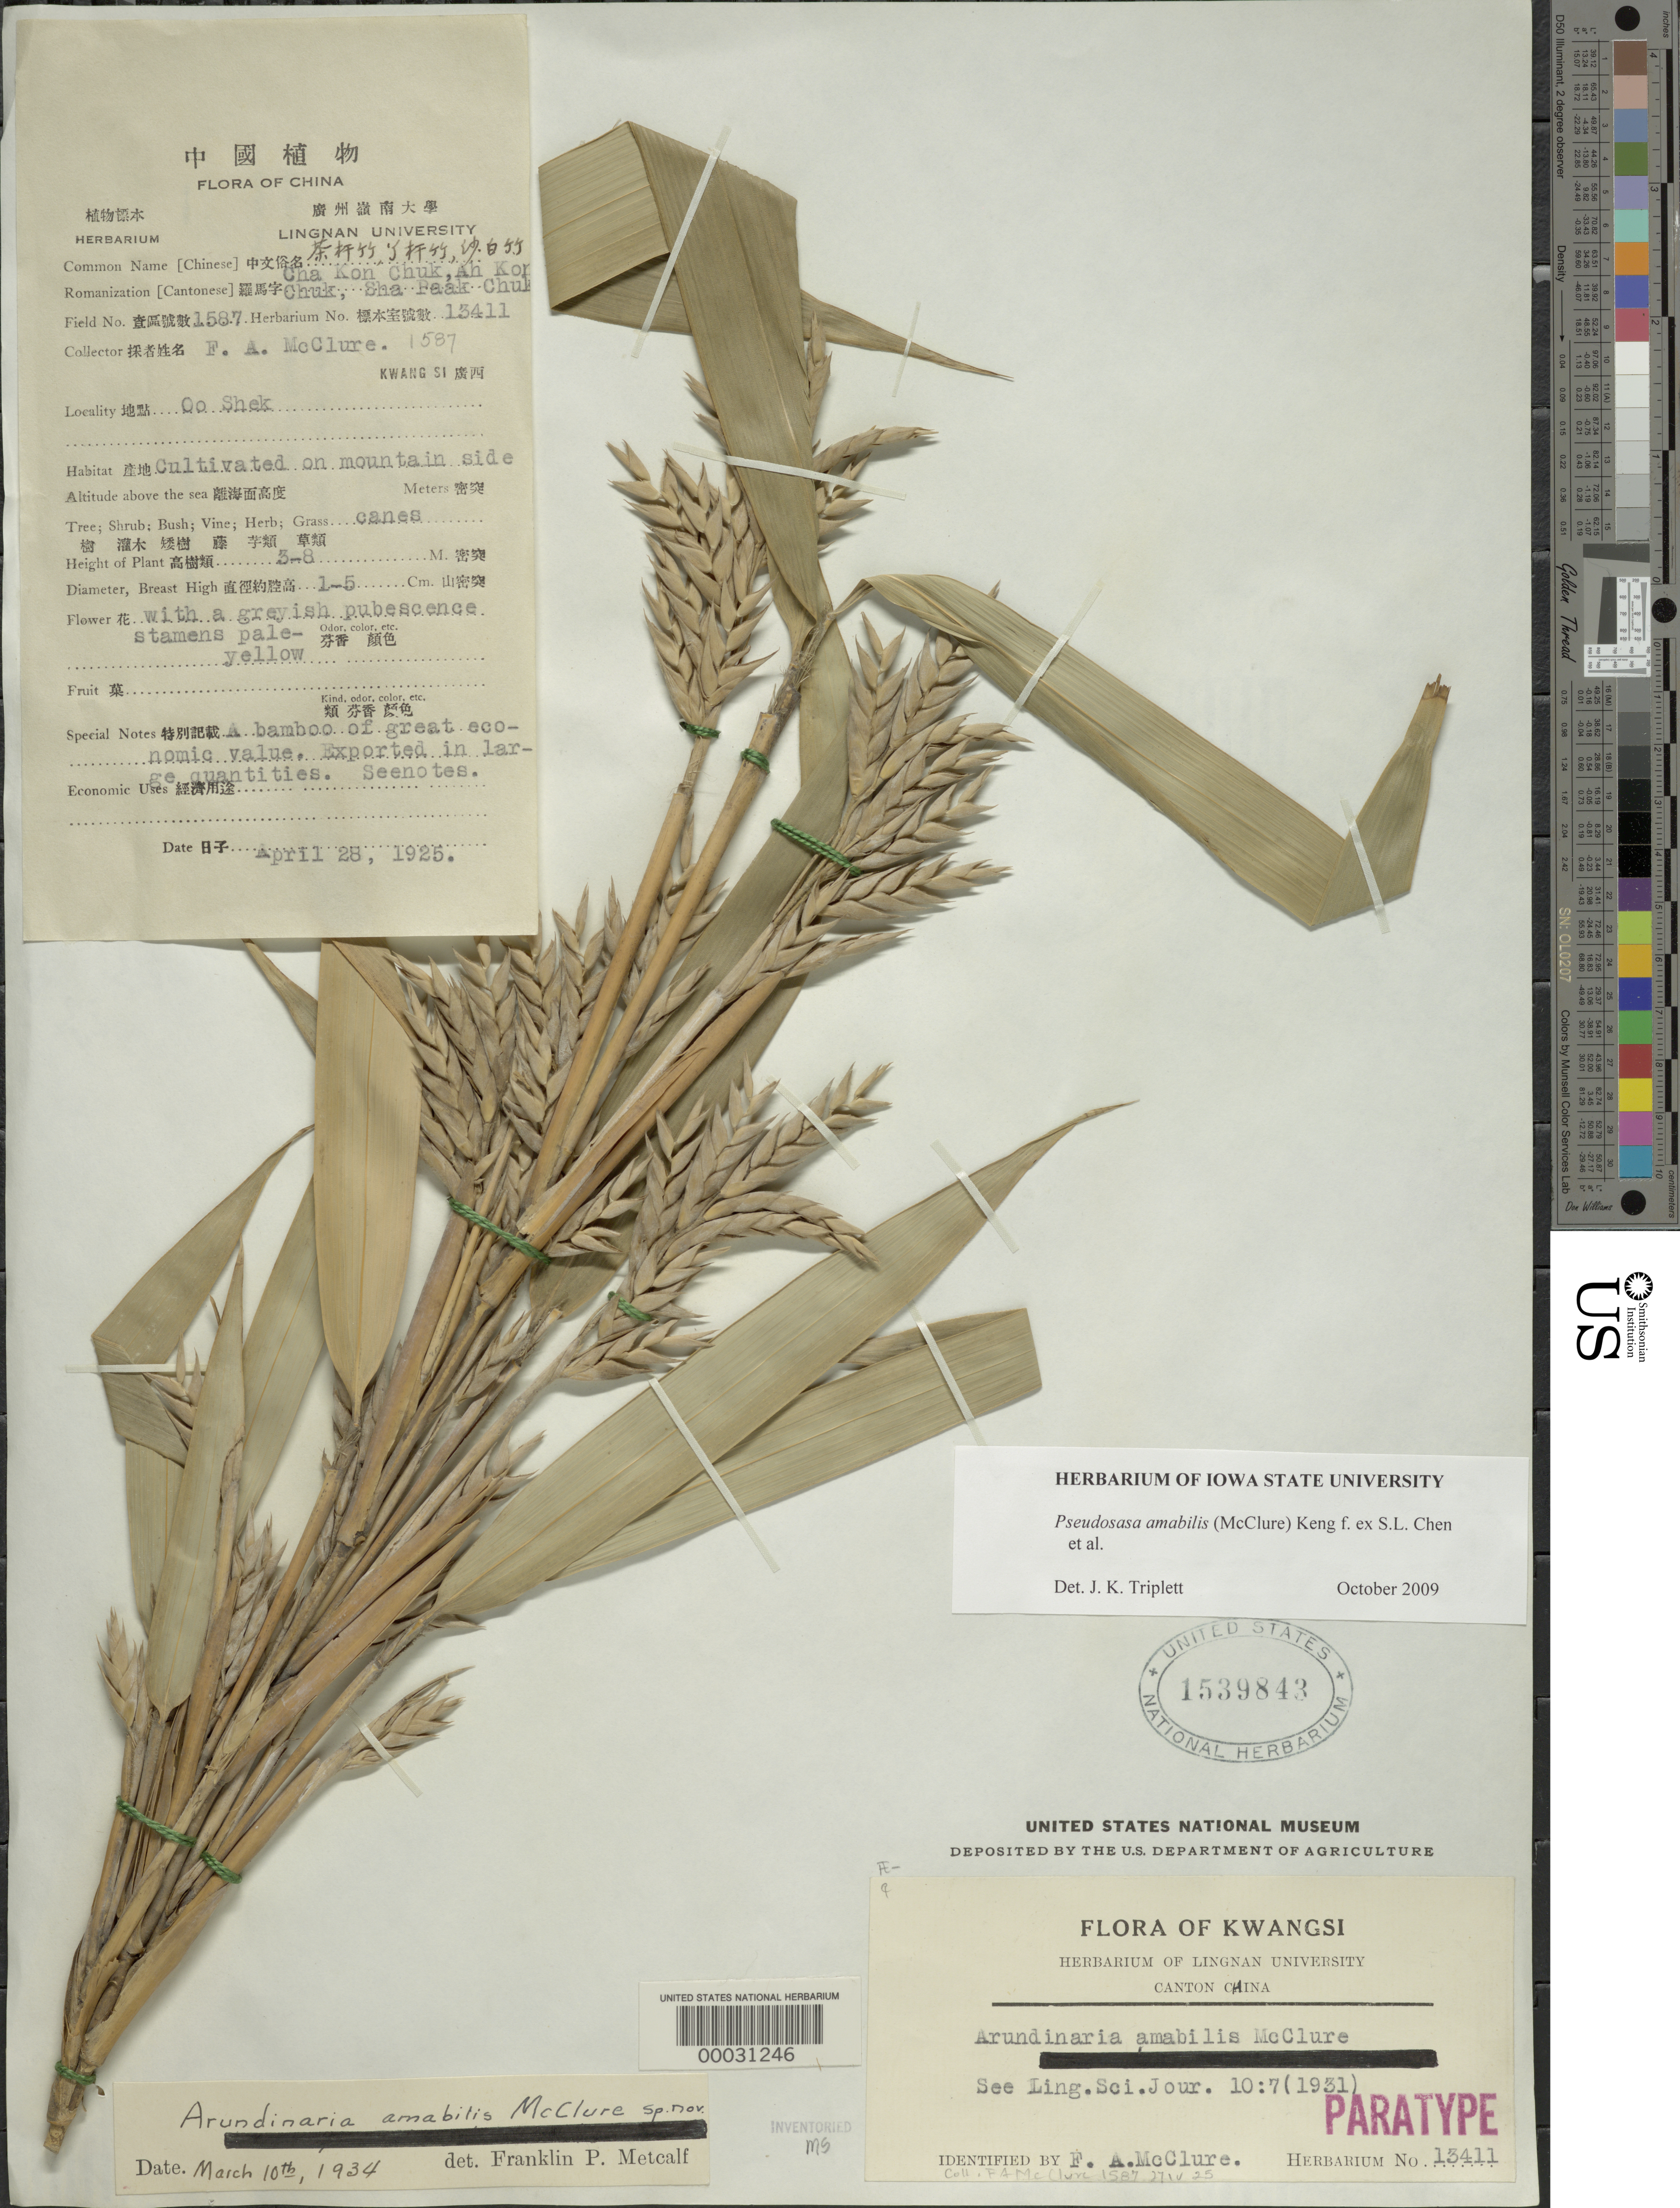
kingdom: Plantae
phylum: Tracheophyta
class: Liliopsida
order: Poales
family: Poaceae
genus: Pseudosasa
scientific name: Pseudosasa amabilis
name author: (McClure) Keng f.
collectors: F. A. McClure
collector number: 1587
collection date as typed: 27 Apr 1925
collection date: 1925-04-28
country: China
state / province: Guangxi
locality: Oo Shek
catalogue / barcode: US 1539843